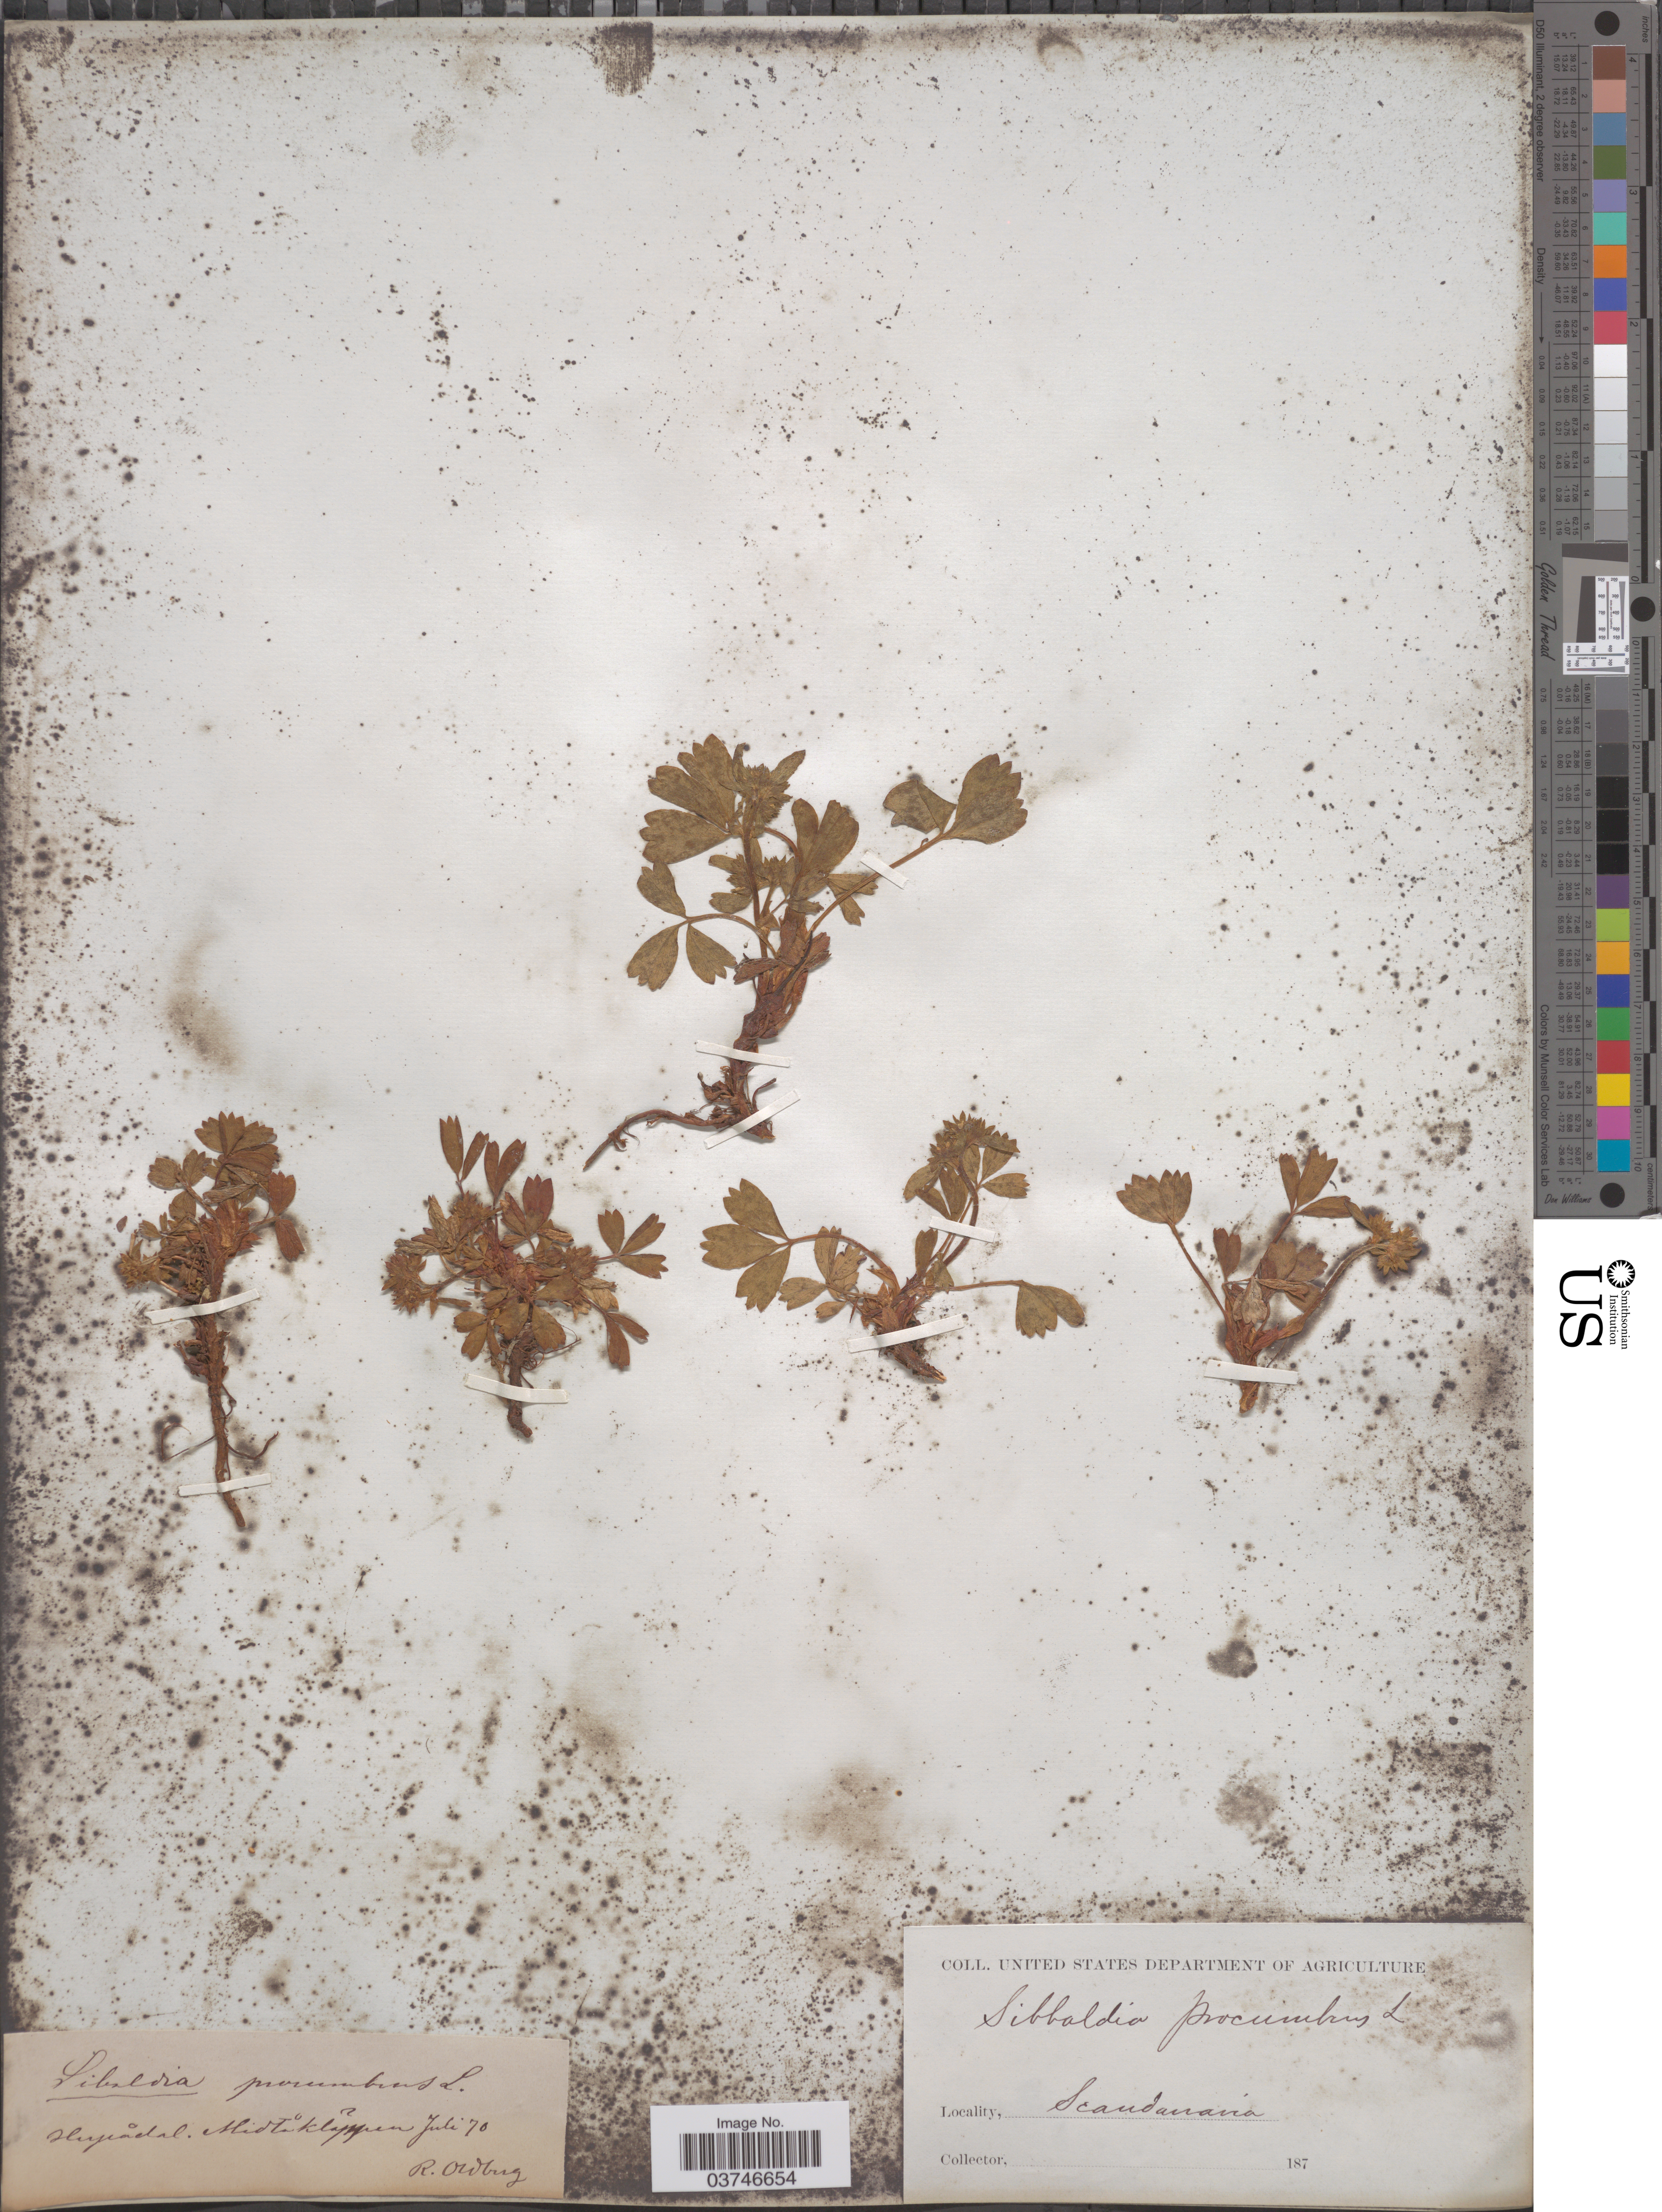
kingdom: Plantae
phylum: Tracheophyta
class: Magnoliopsida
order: Rosales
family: Rosaceae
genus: Sibbaldia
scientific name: Sibbaldia procumbens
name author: L.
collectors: R. Oldberg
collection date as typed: Transcribed d/m/y: /7/70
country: Sweden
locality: Hupådal, Midtåklappen. Scandanavia.